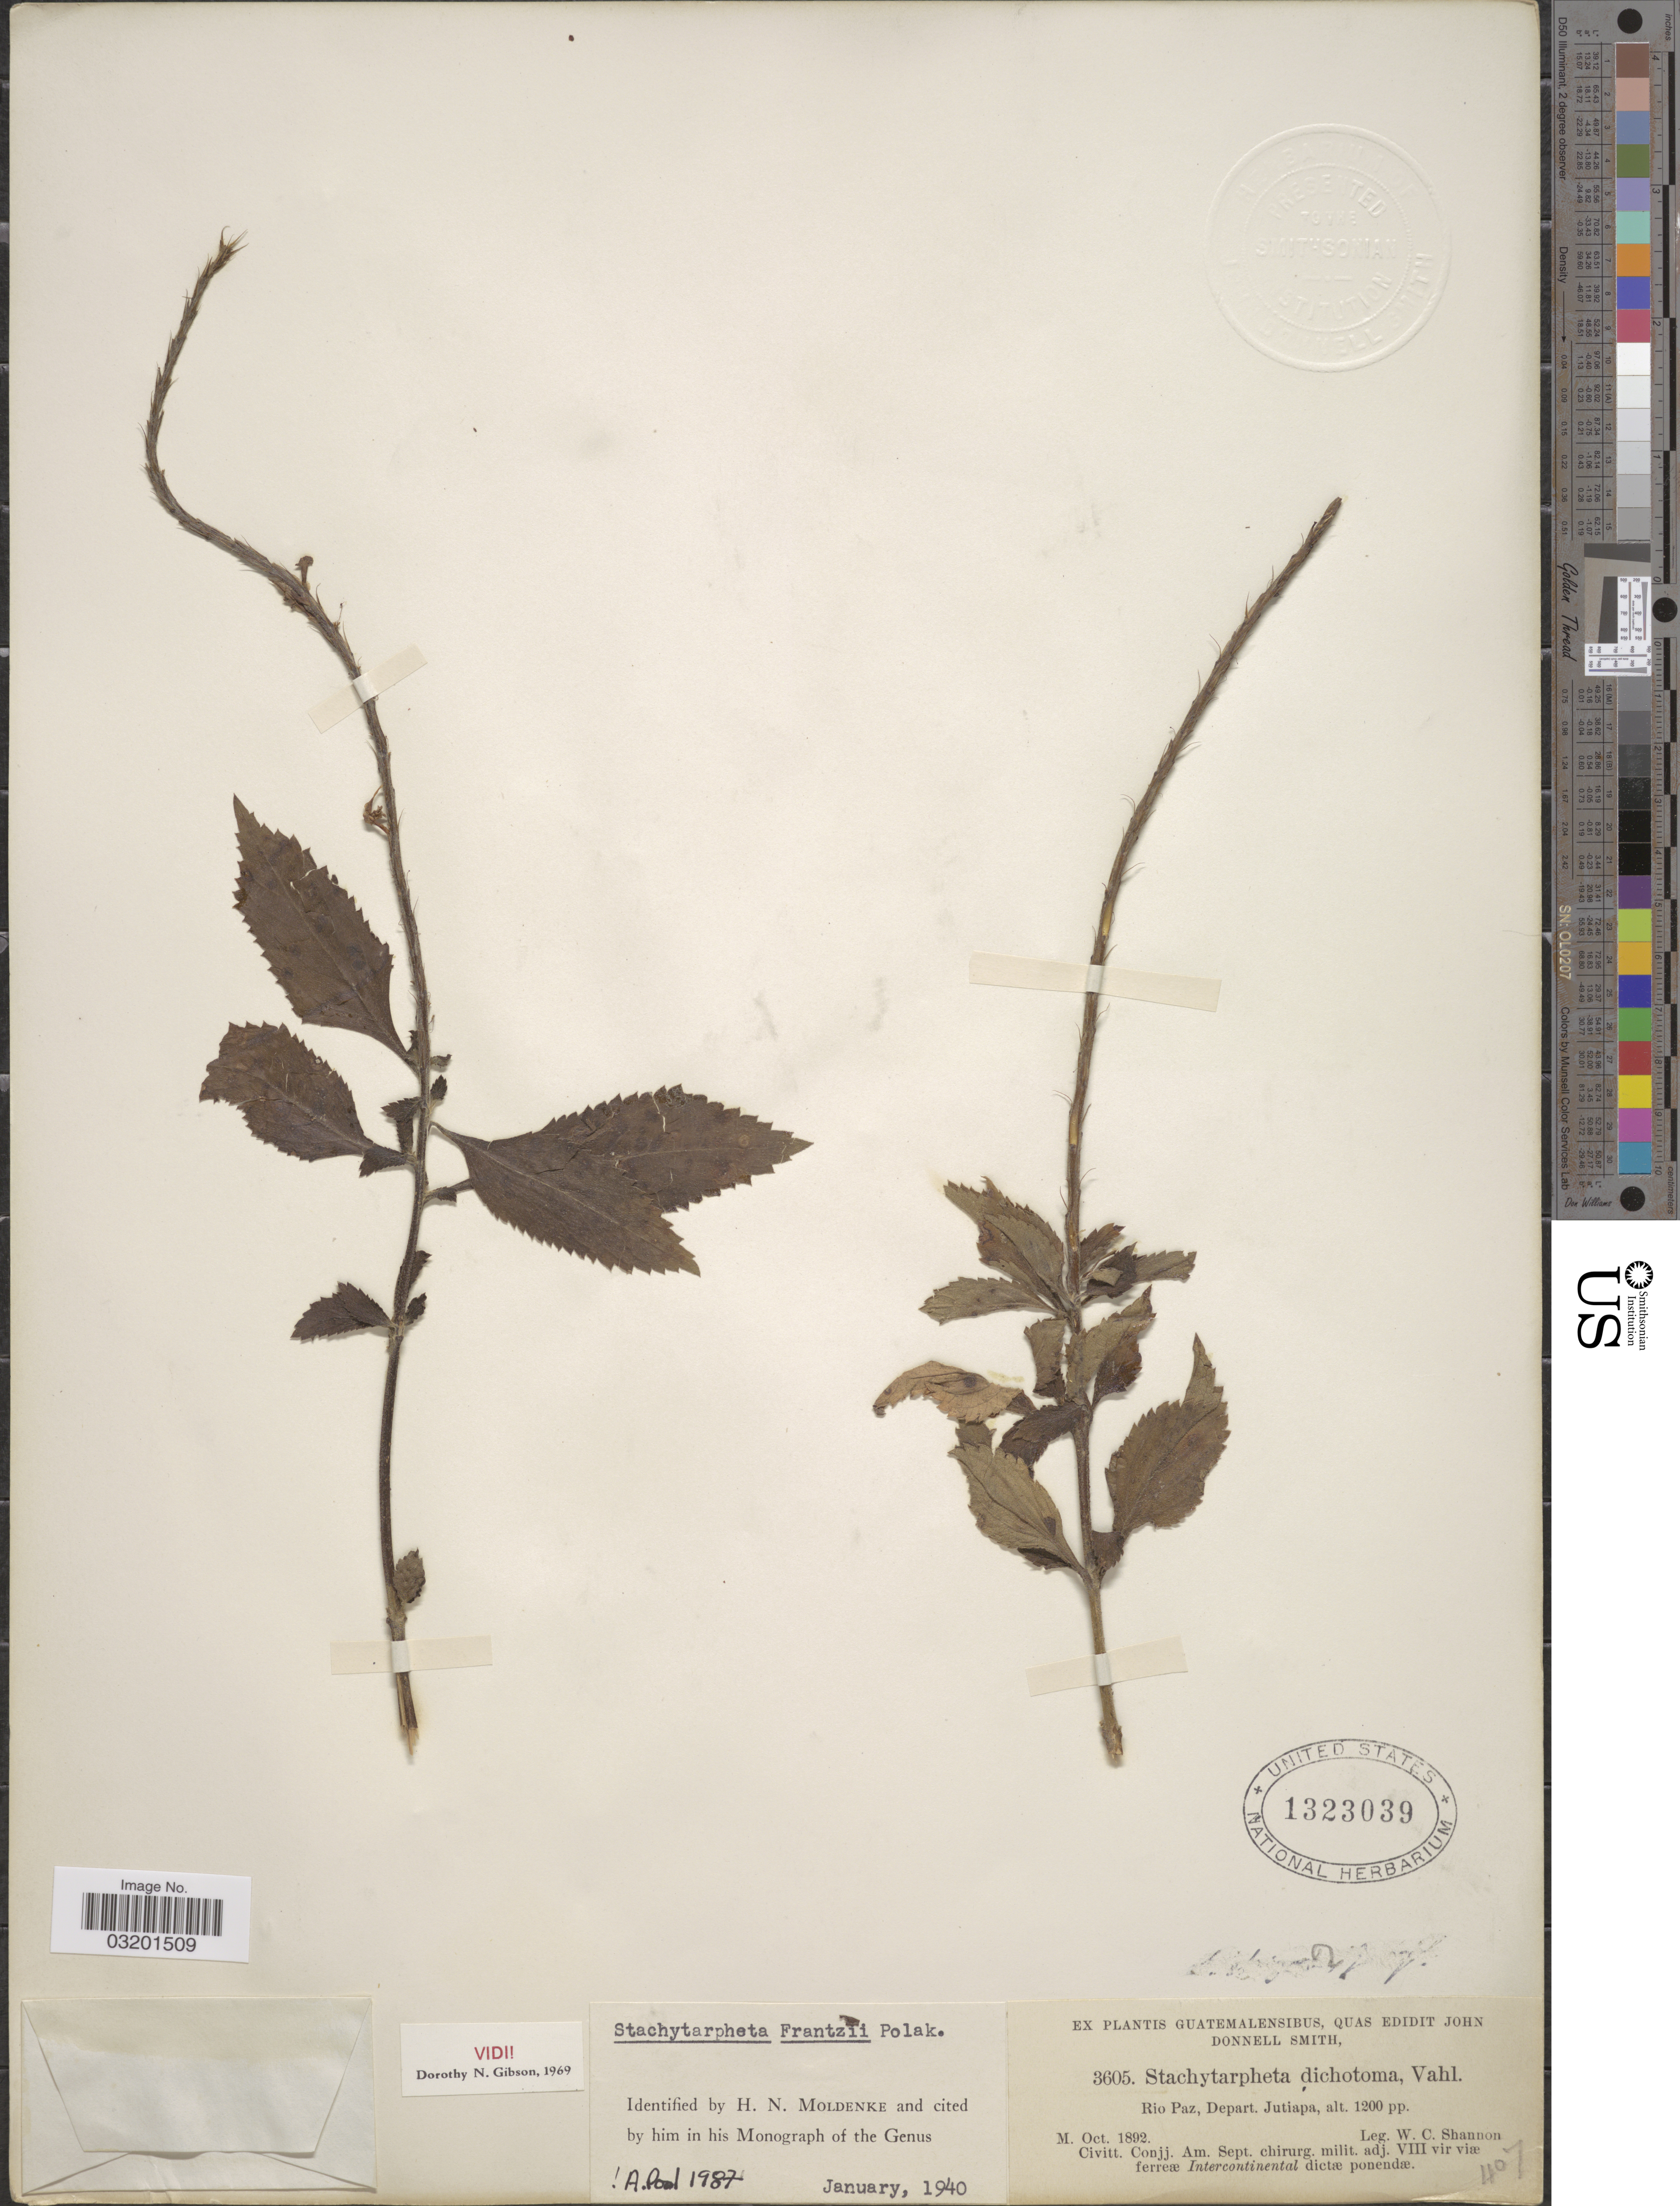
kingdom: Plantae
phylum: Tracheophyta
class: Magnoliopsida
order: Lamiales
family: Verbenaceae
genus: Stachytarpheta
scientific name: Stachytarpheta frantzii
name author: Pol.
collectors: W. C. Shannon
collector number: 3605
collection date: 1892-10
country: Guatemala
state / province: Jutiapa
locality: Rio Paz, Depart. Jutiapa.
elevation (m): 366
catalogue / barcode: US 1323039